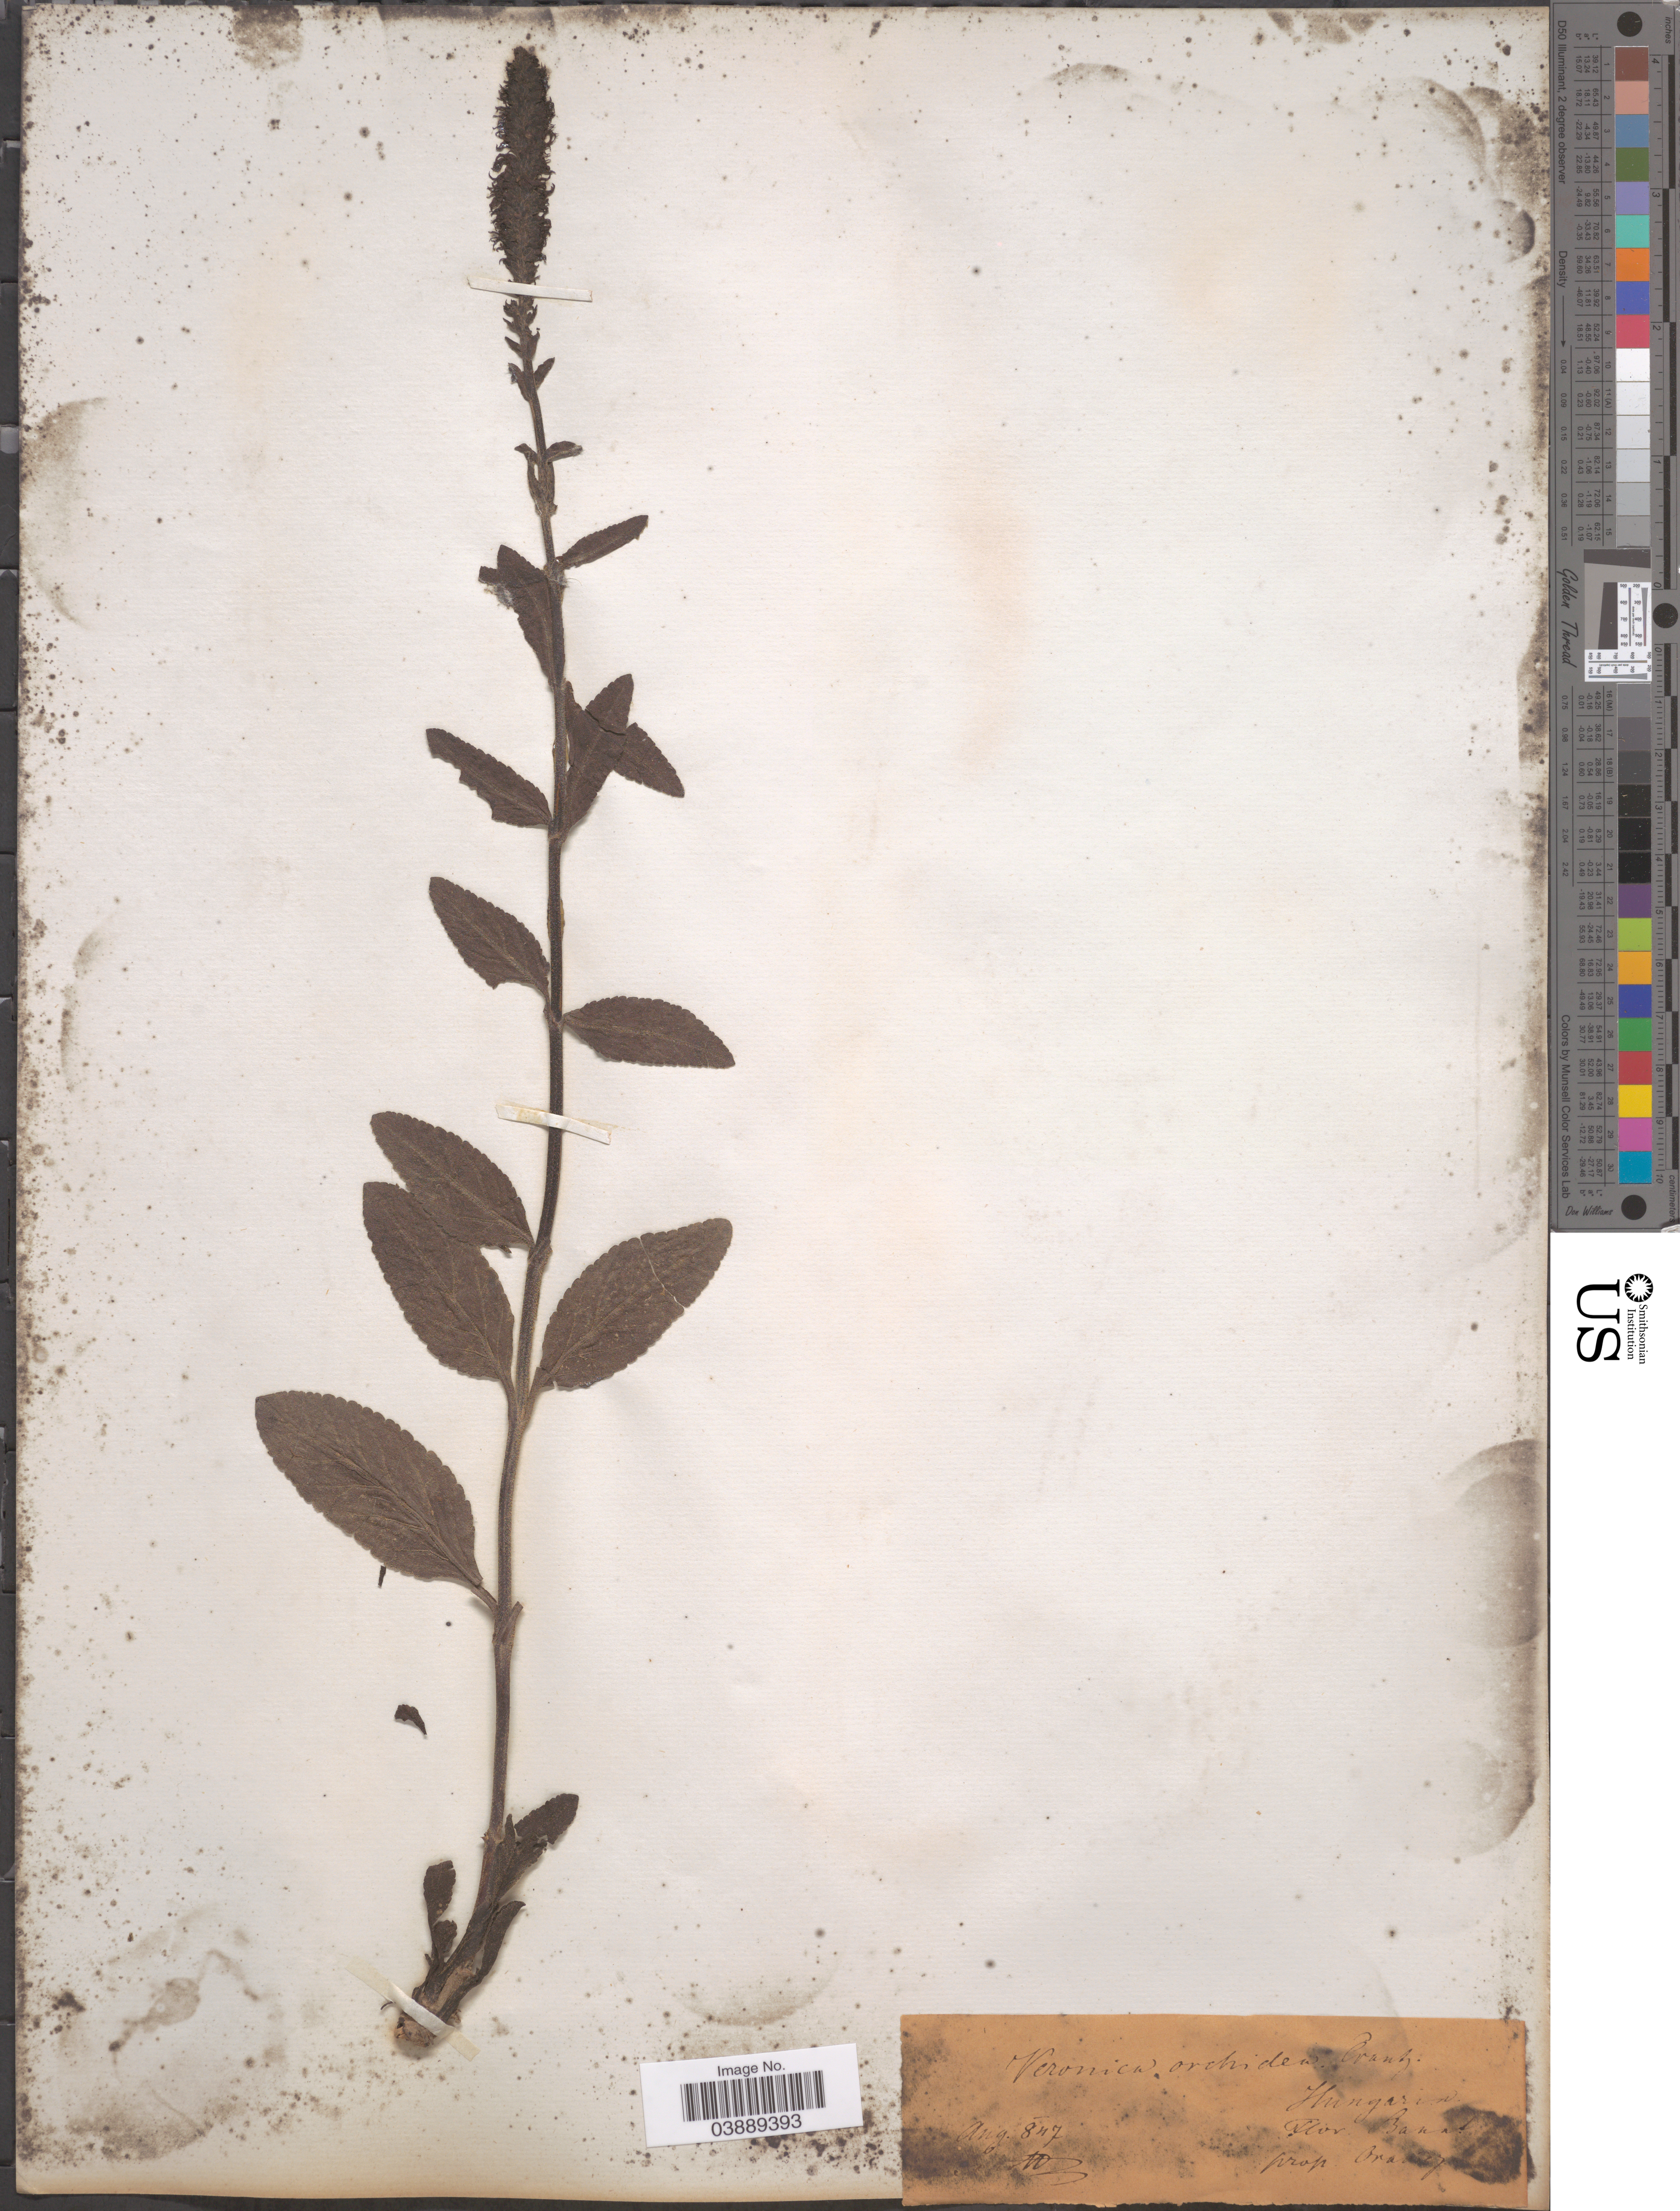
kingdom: Plantae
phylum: Tracheophyta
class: Magnoliopsida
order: Lamiales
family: Plantaginaceae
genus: Veronica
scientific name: Veronica orchidea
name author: Crantz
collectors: -. Schottz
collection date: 1847-08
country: Hungary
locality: Hungaria. Flor. Banat. prop. Oravicz. [interpreted]